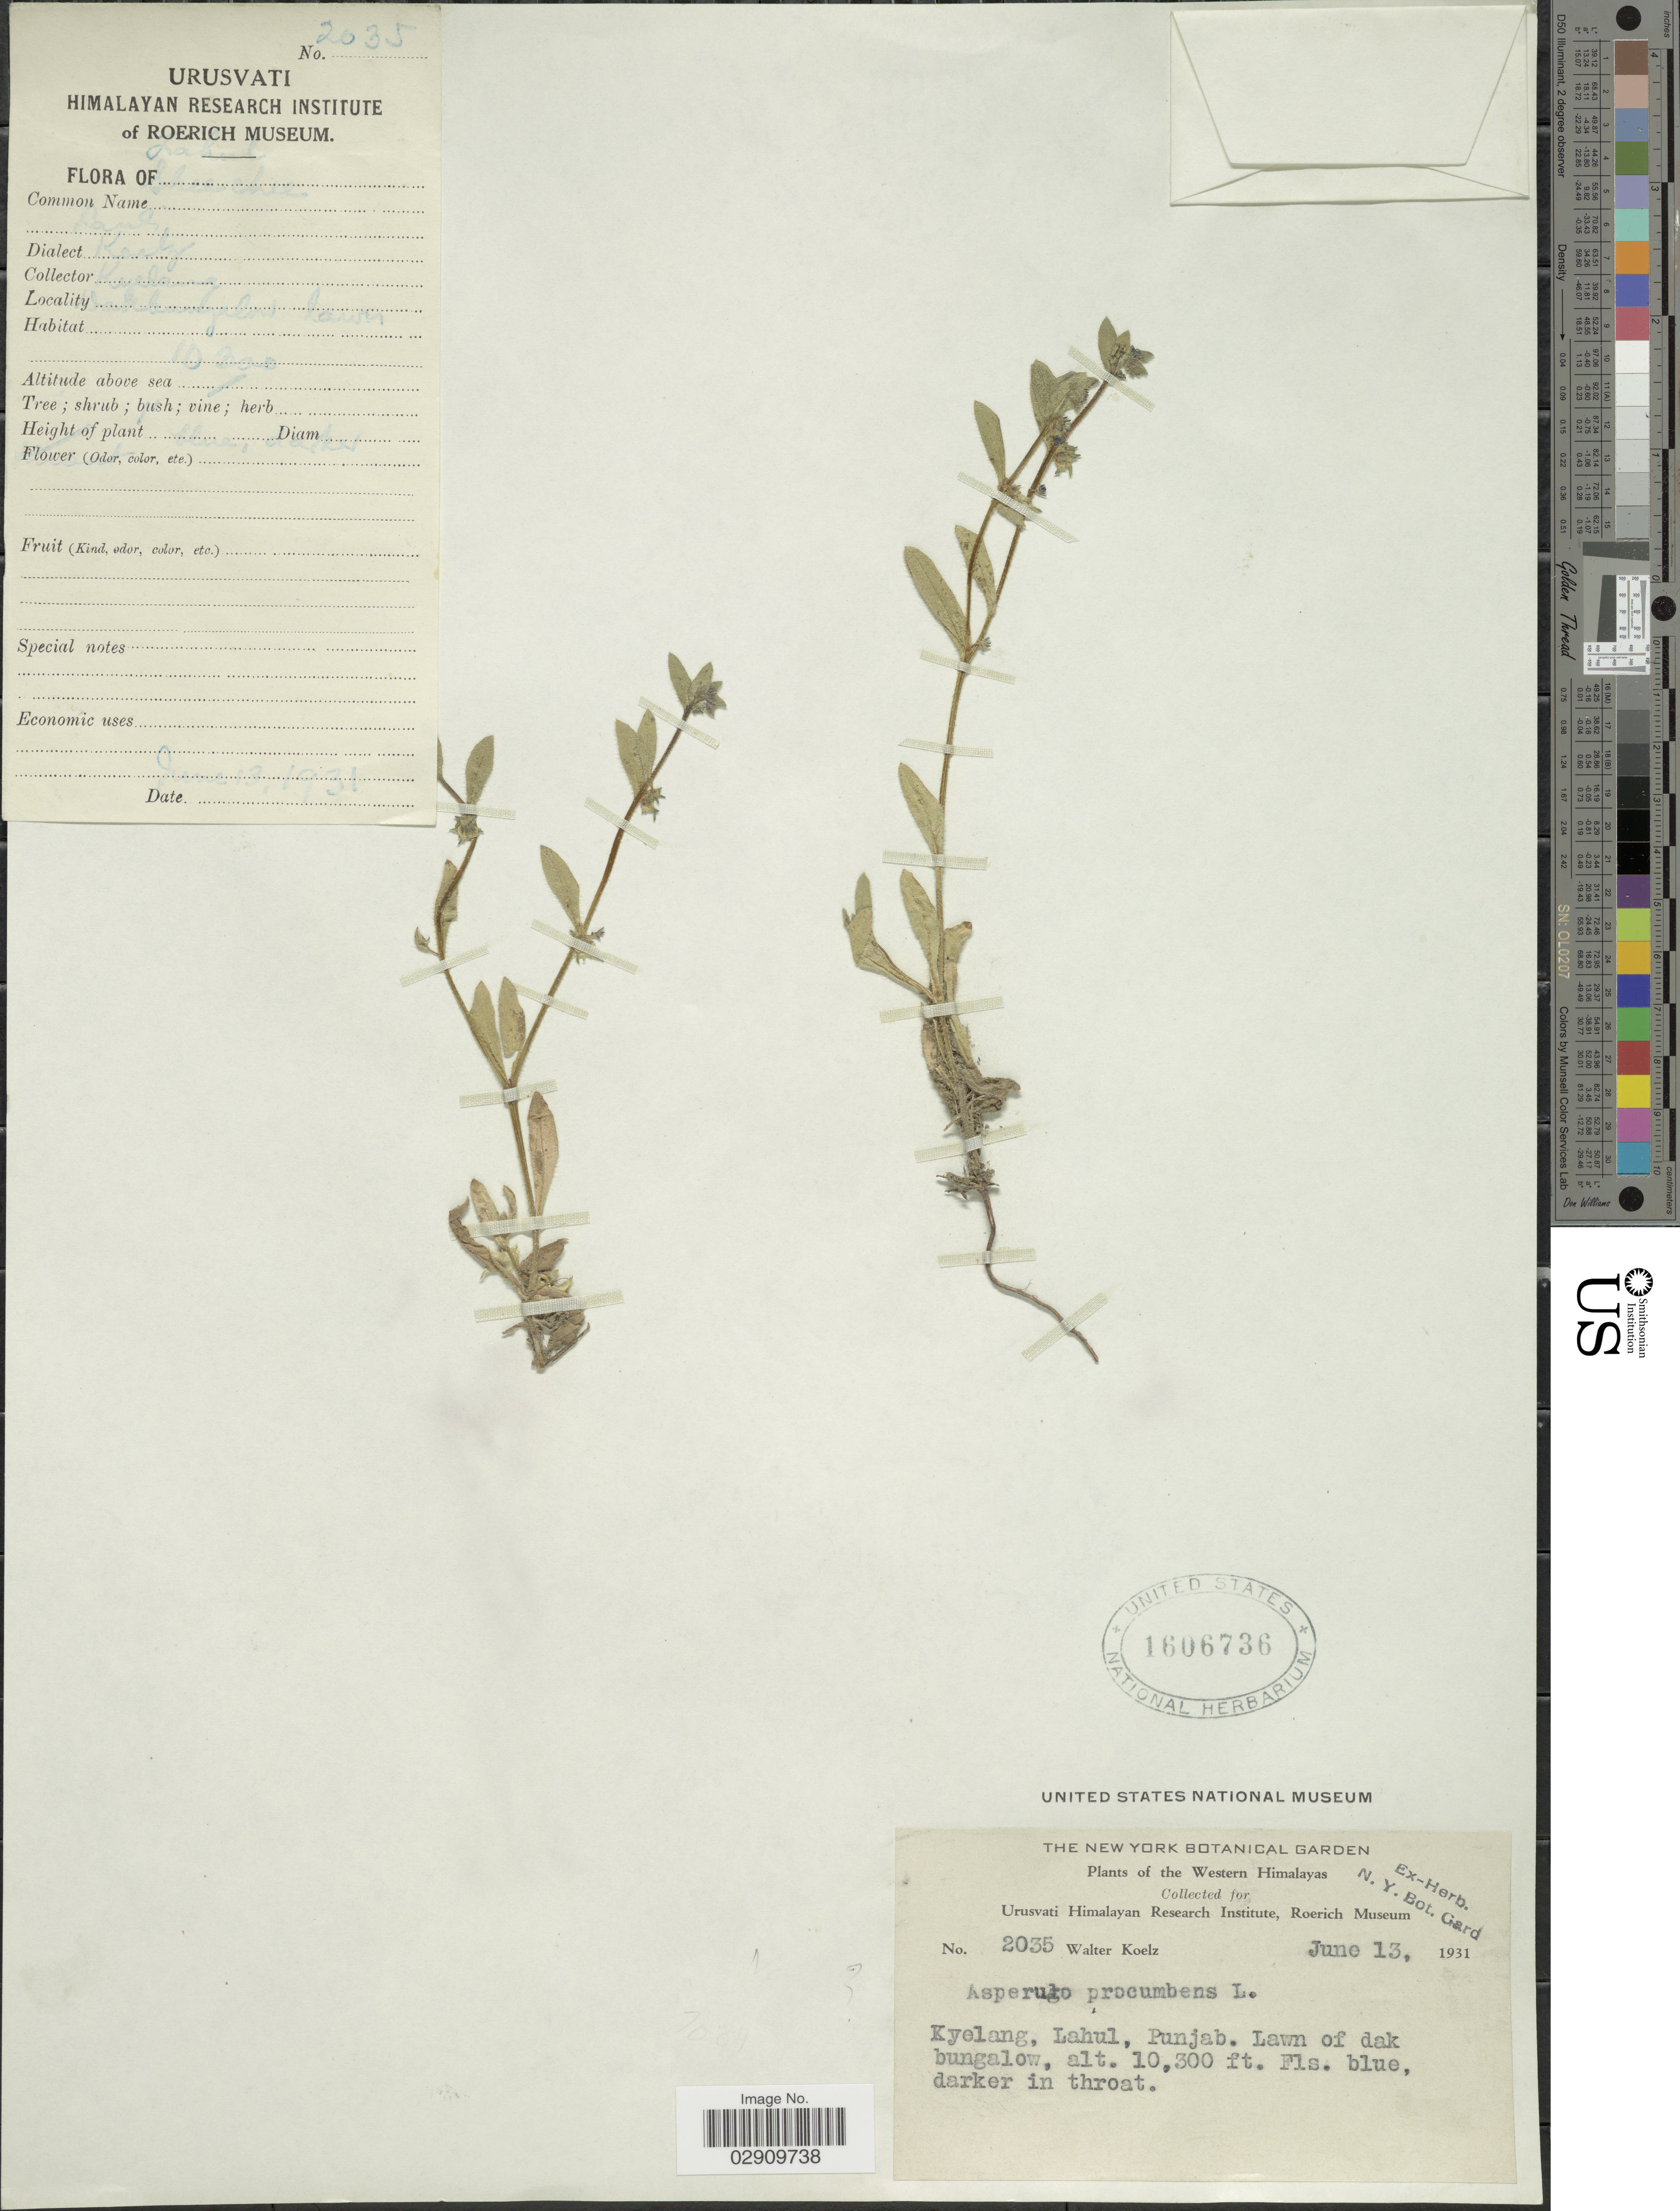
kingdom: Plantae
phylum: Tracheophyta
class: Magnoliopsida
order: Boraginales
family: Boraginaceae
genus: Asperugo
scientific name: Asperugo procumbens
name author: L.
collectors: W. N. Koelz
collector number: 2035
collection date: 1931-06-13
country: India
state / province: Himachal Pradesh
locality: Western Himalayas, Kyelang, Lahul, Punjab, Lawn of dak bungalow.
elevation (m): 3139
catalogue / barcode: US 1606736